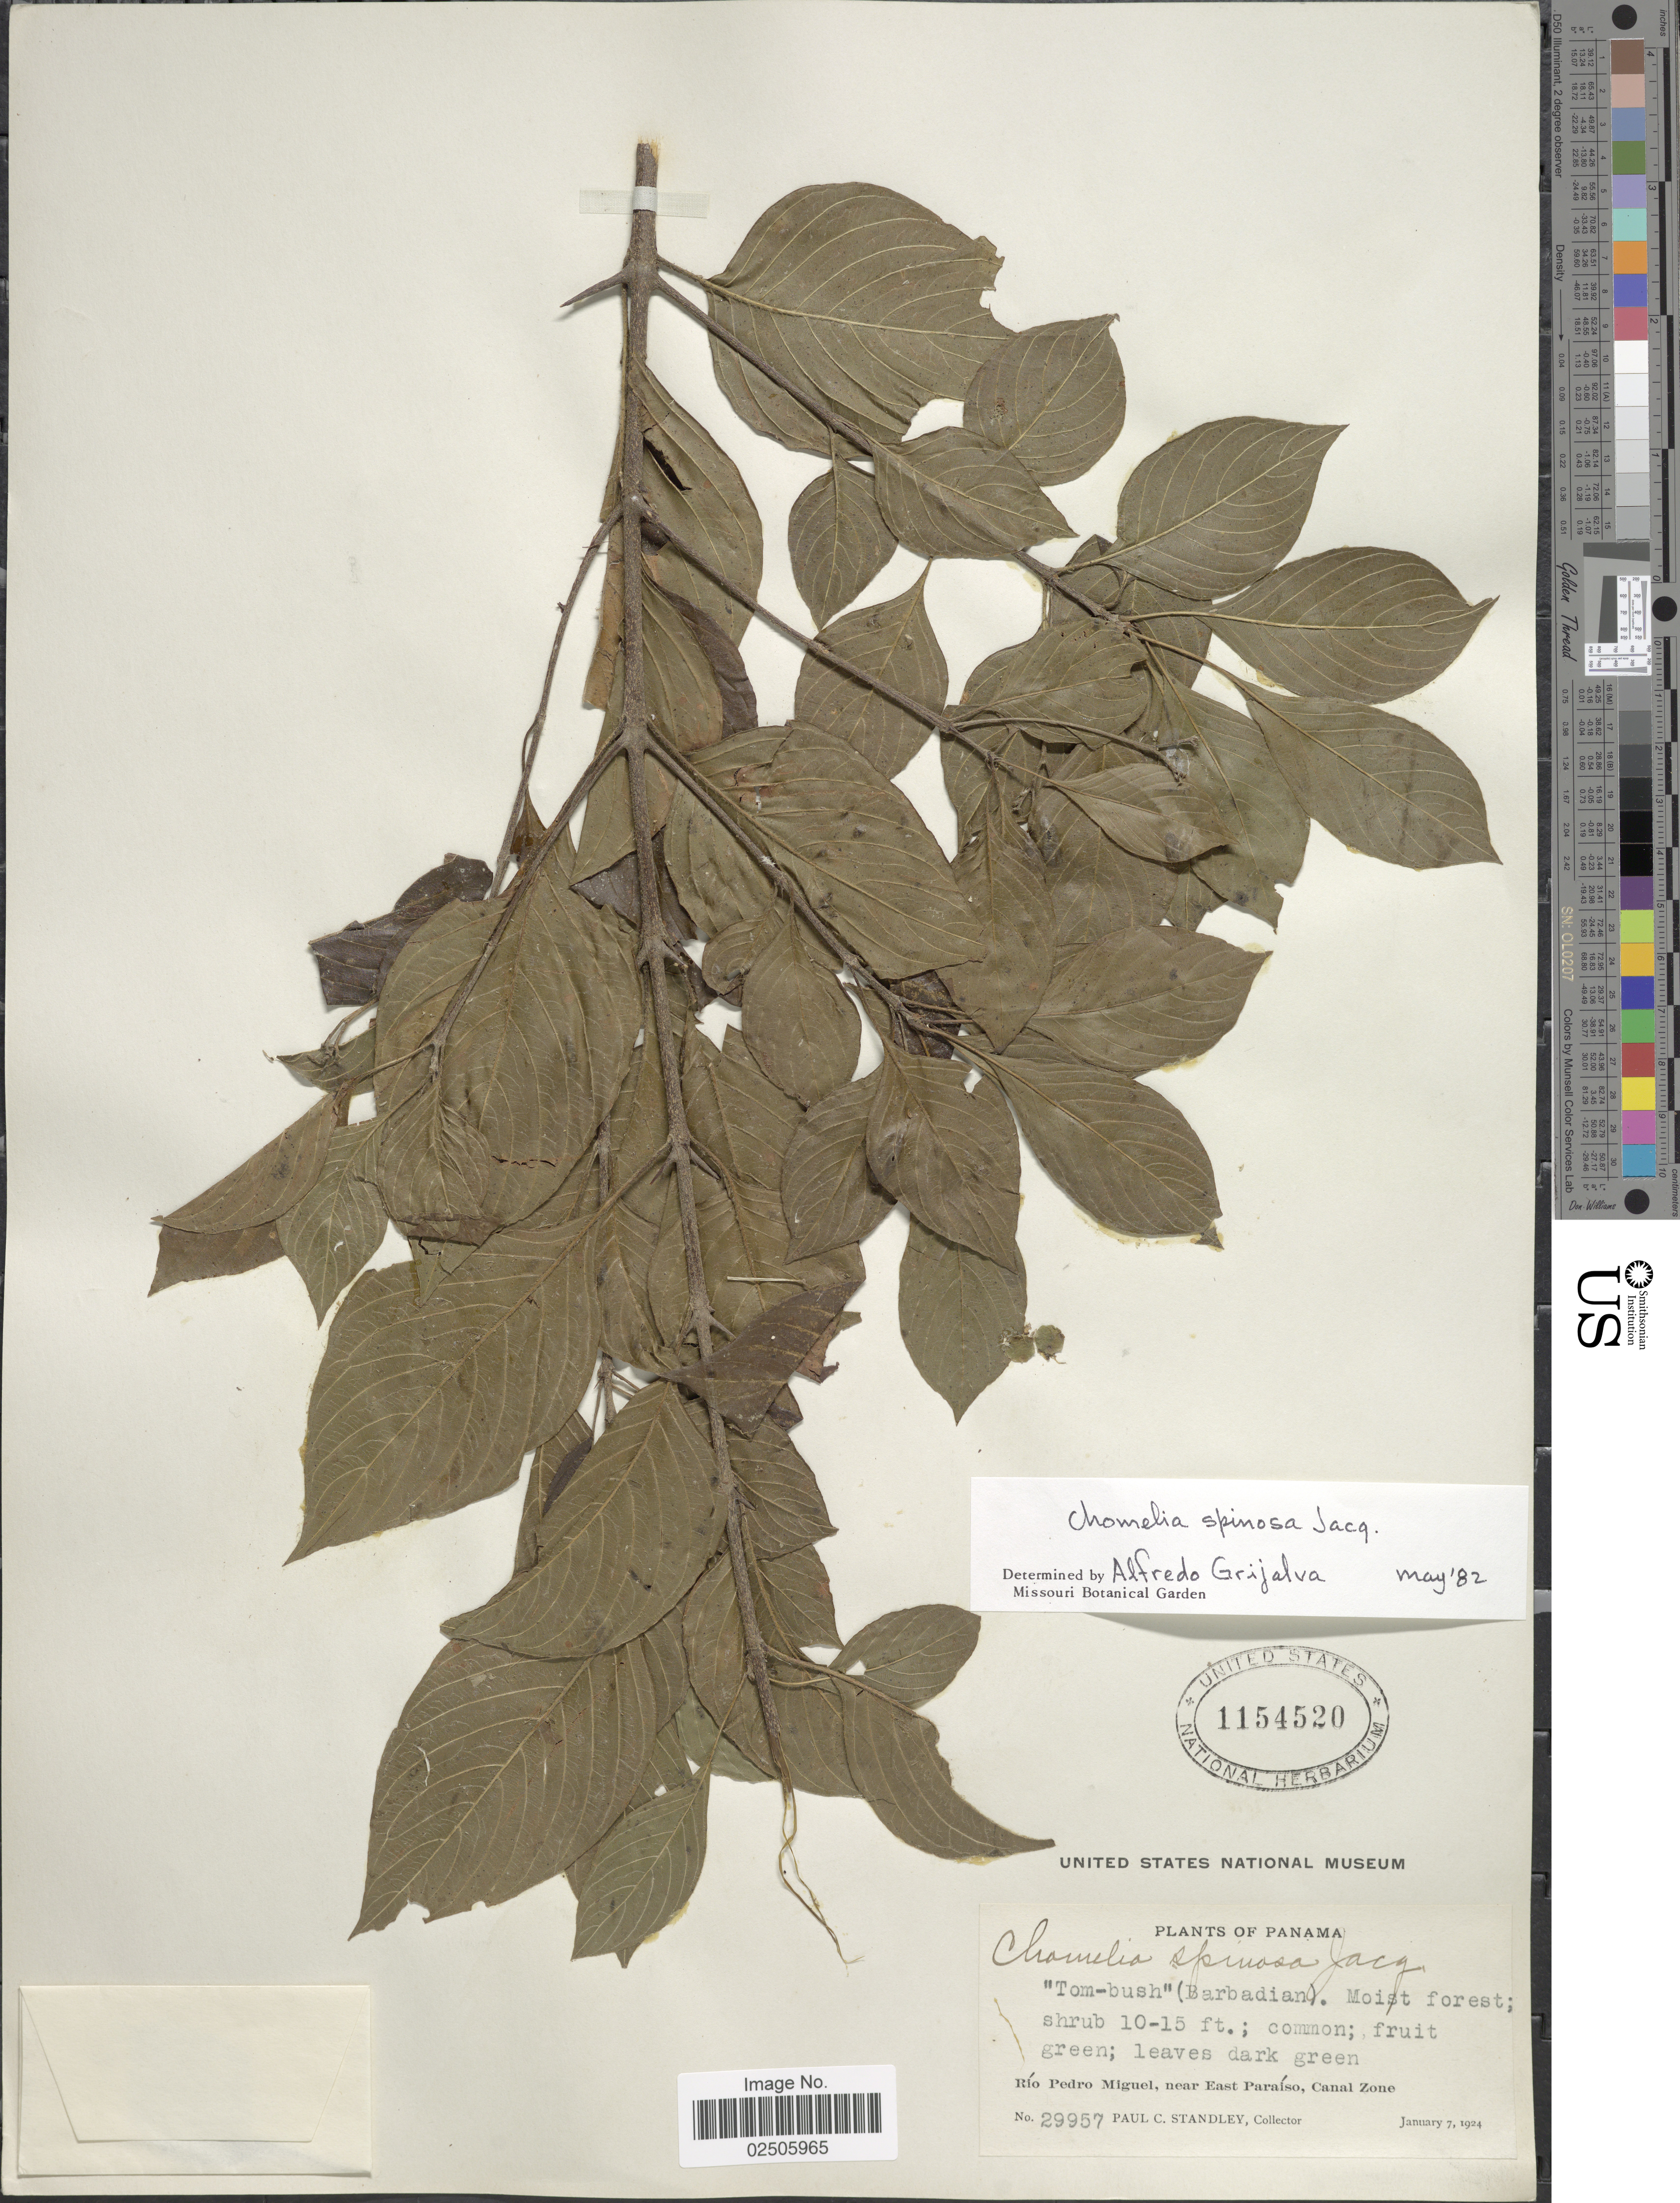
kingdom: Plantae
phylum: Tracheophyta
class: Magnoliopsida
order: Gentianales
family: Rubiaceae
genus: Chomelia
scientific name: Chomelia spinosa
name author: Jacq.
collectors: P. C. Standley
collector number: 29957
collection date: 1924-01-07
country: Panama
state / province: Colón / Panamá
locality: Rio Pedro Miguel, near East Paraiso, Canal Zone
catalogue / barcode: US 1154520